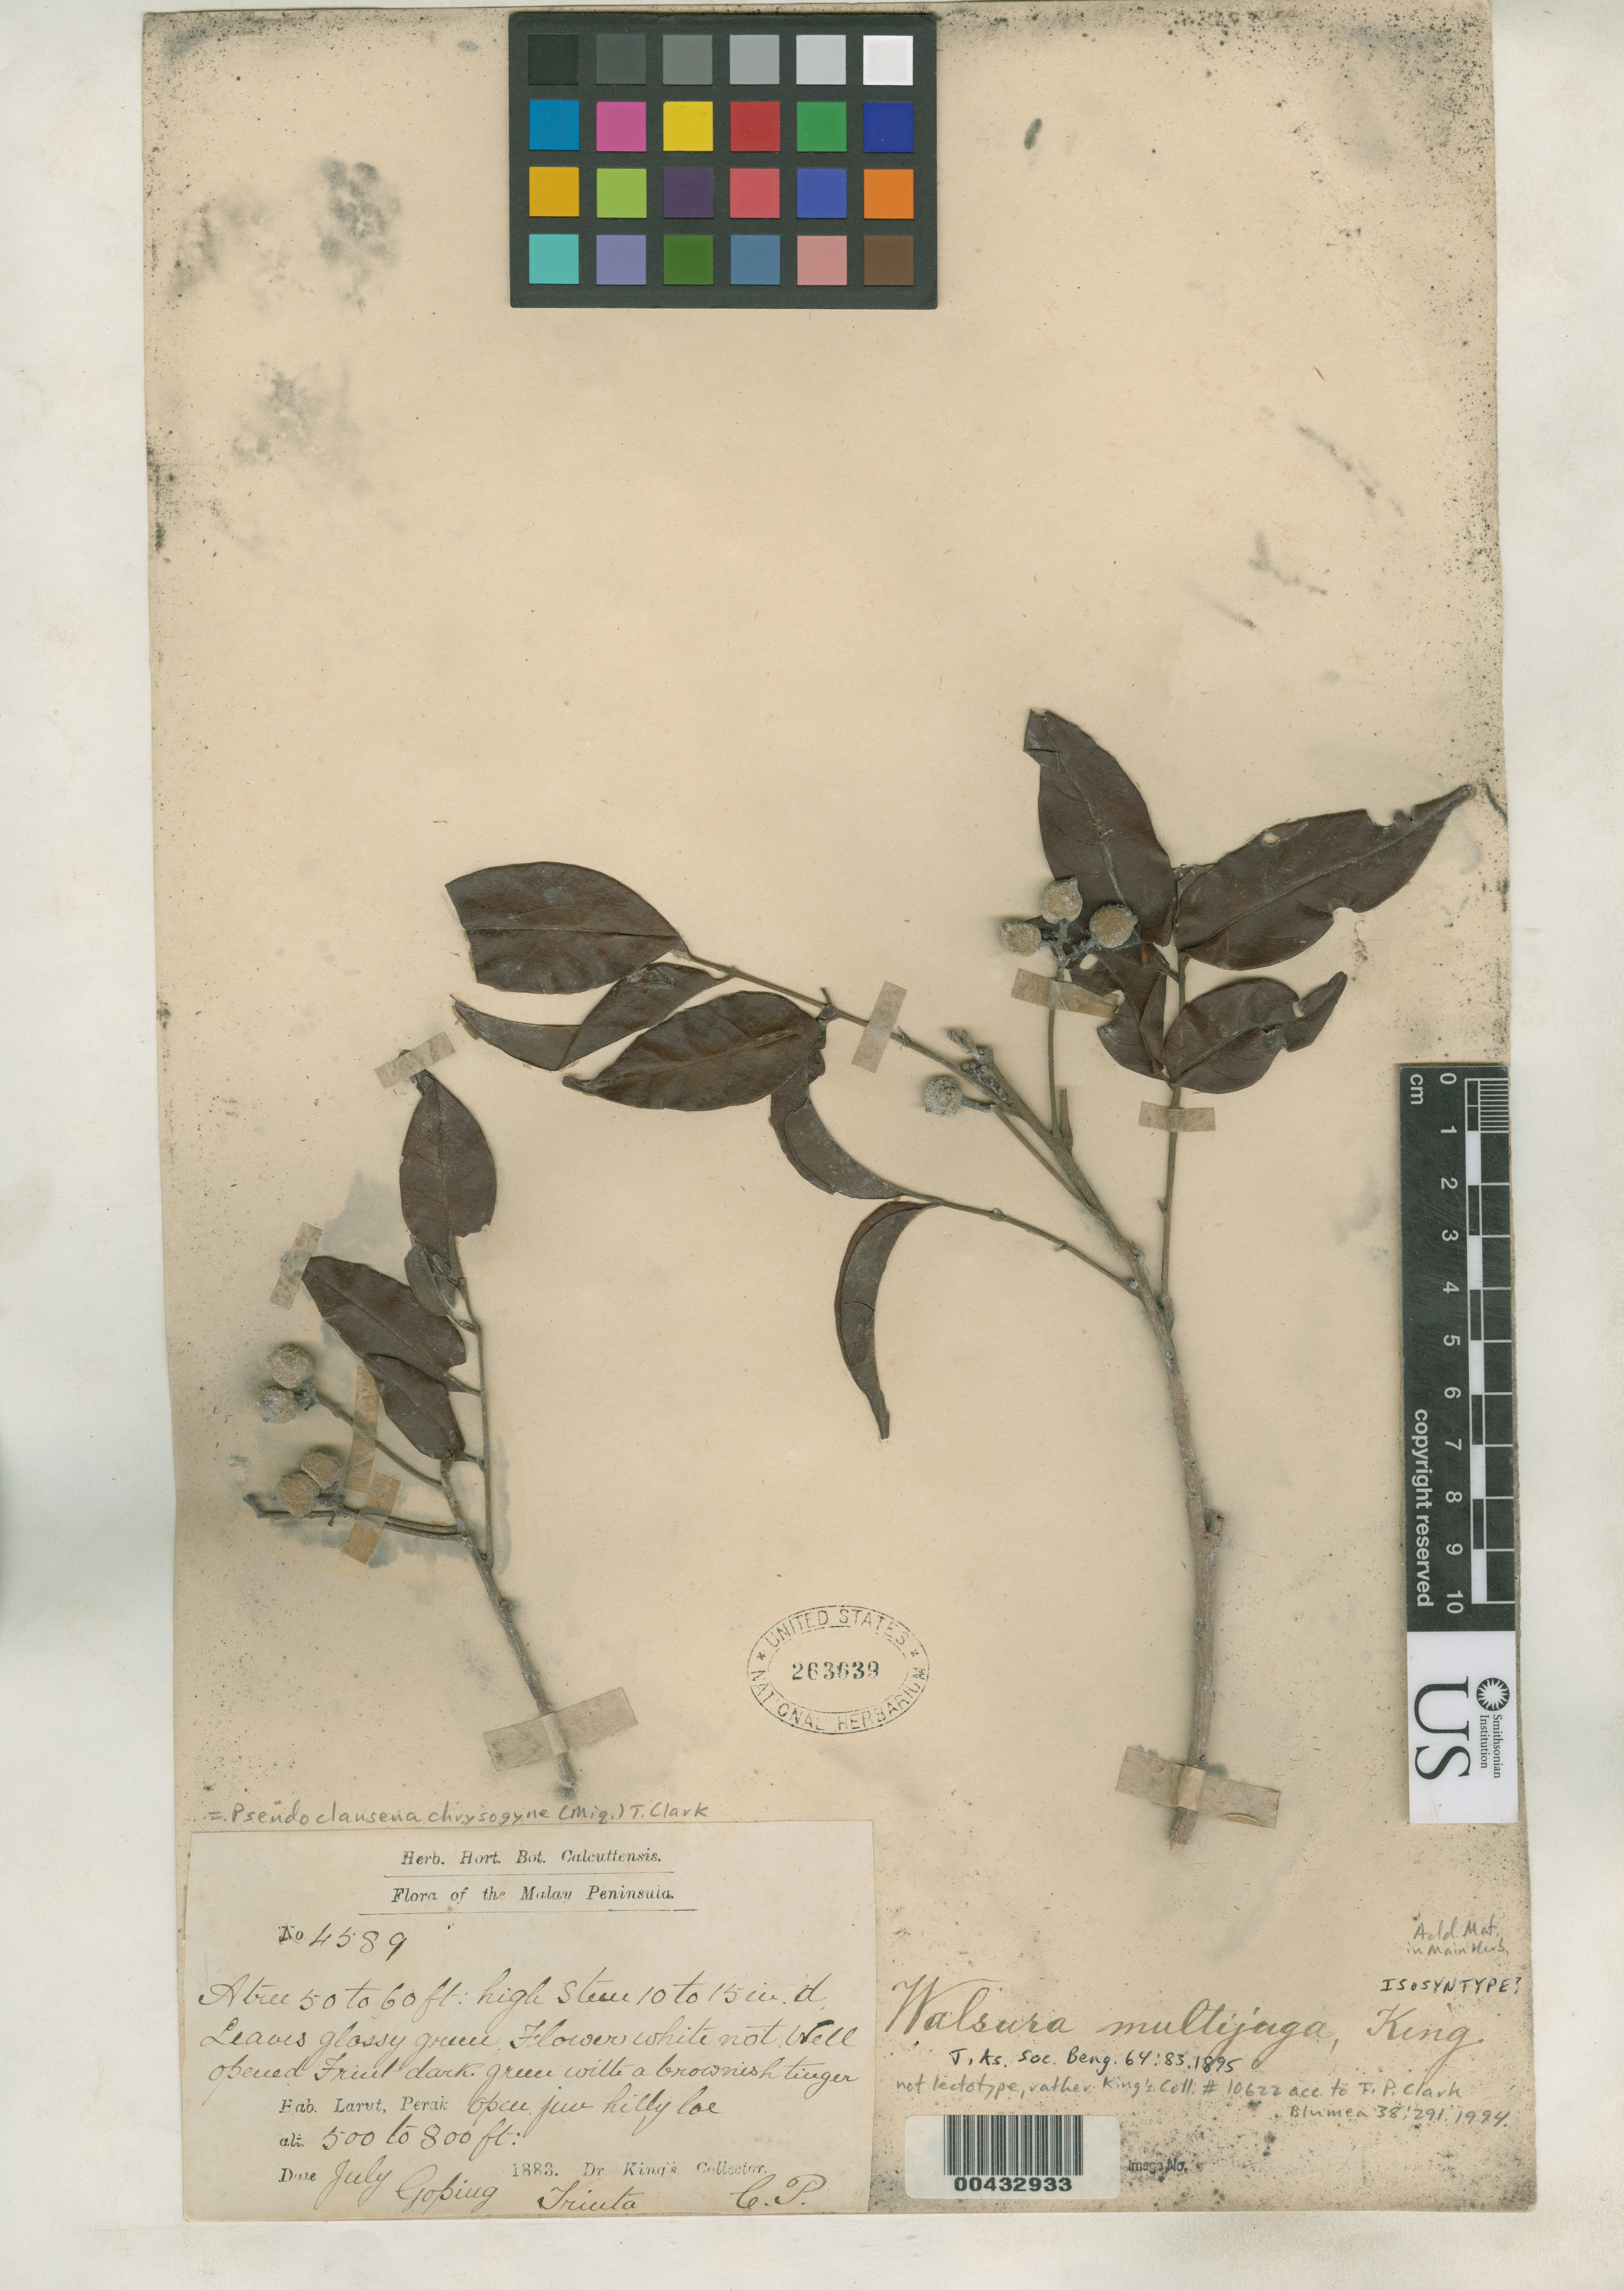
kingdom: Plantae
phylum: Tracheophyta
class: Magnoliopsida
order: Sapindales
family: Meliaceae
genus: Walsura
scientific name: Walsura multijuga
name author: King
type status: Isosyntype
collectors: Dr. King's collector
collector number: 4589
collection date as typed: Jul 1883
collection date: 1883-07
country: Malaysia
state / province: Perak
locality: Larut. [Malay Peninsula]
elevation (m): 152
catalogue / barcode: US 263639